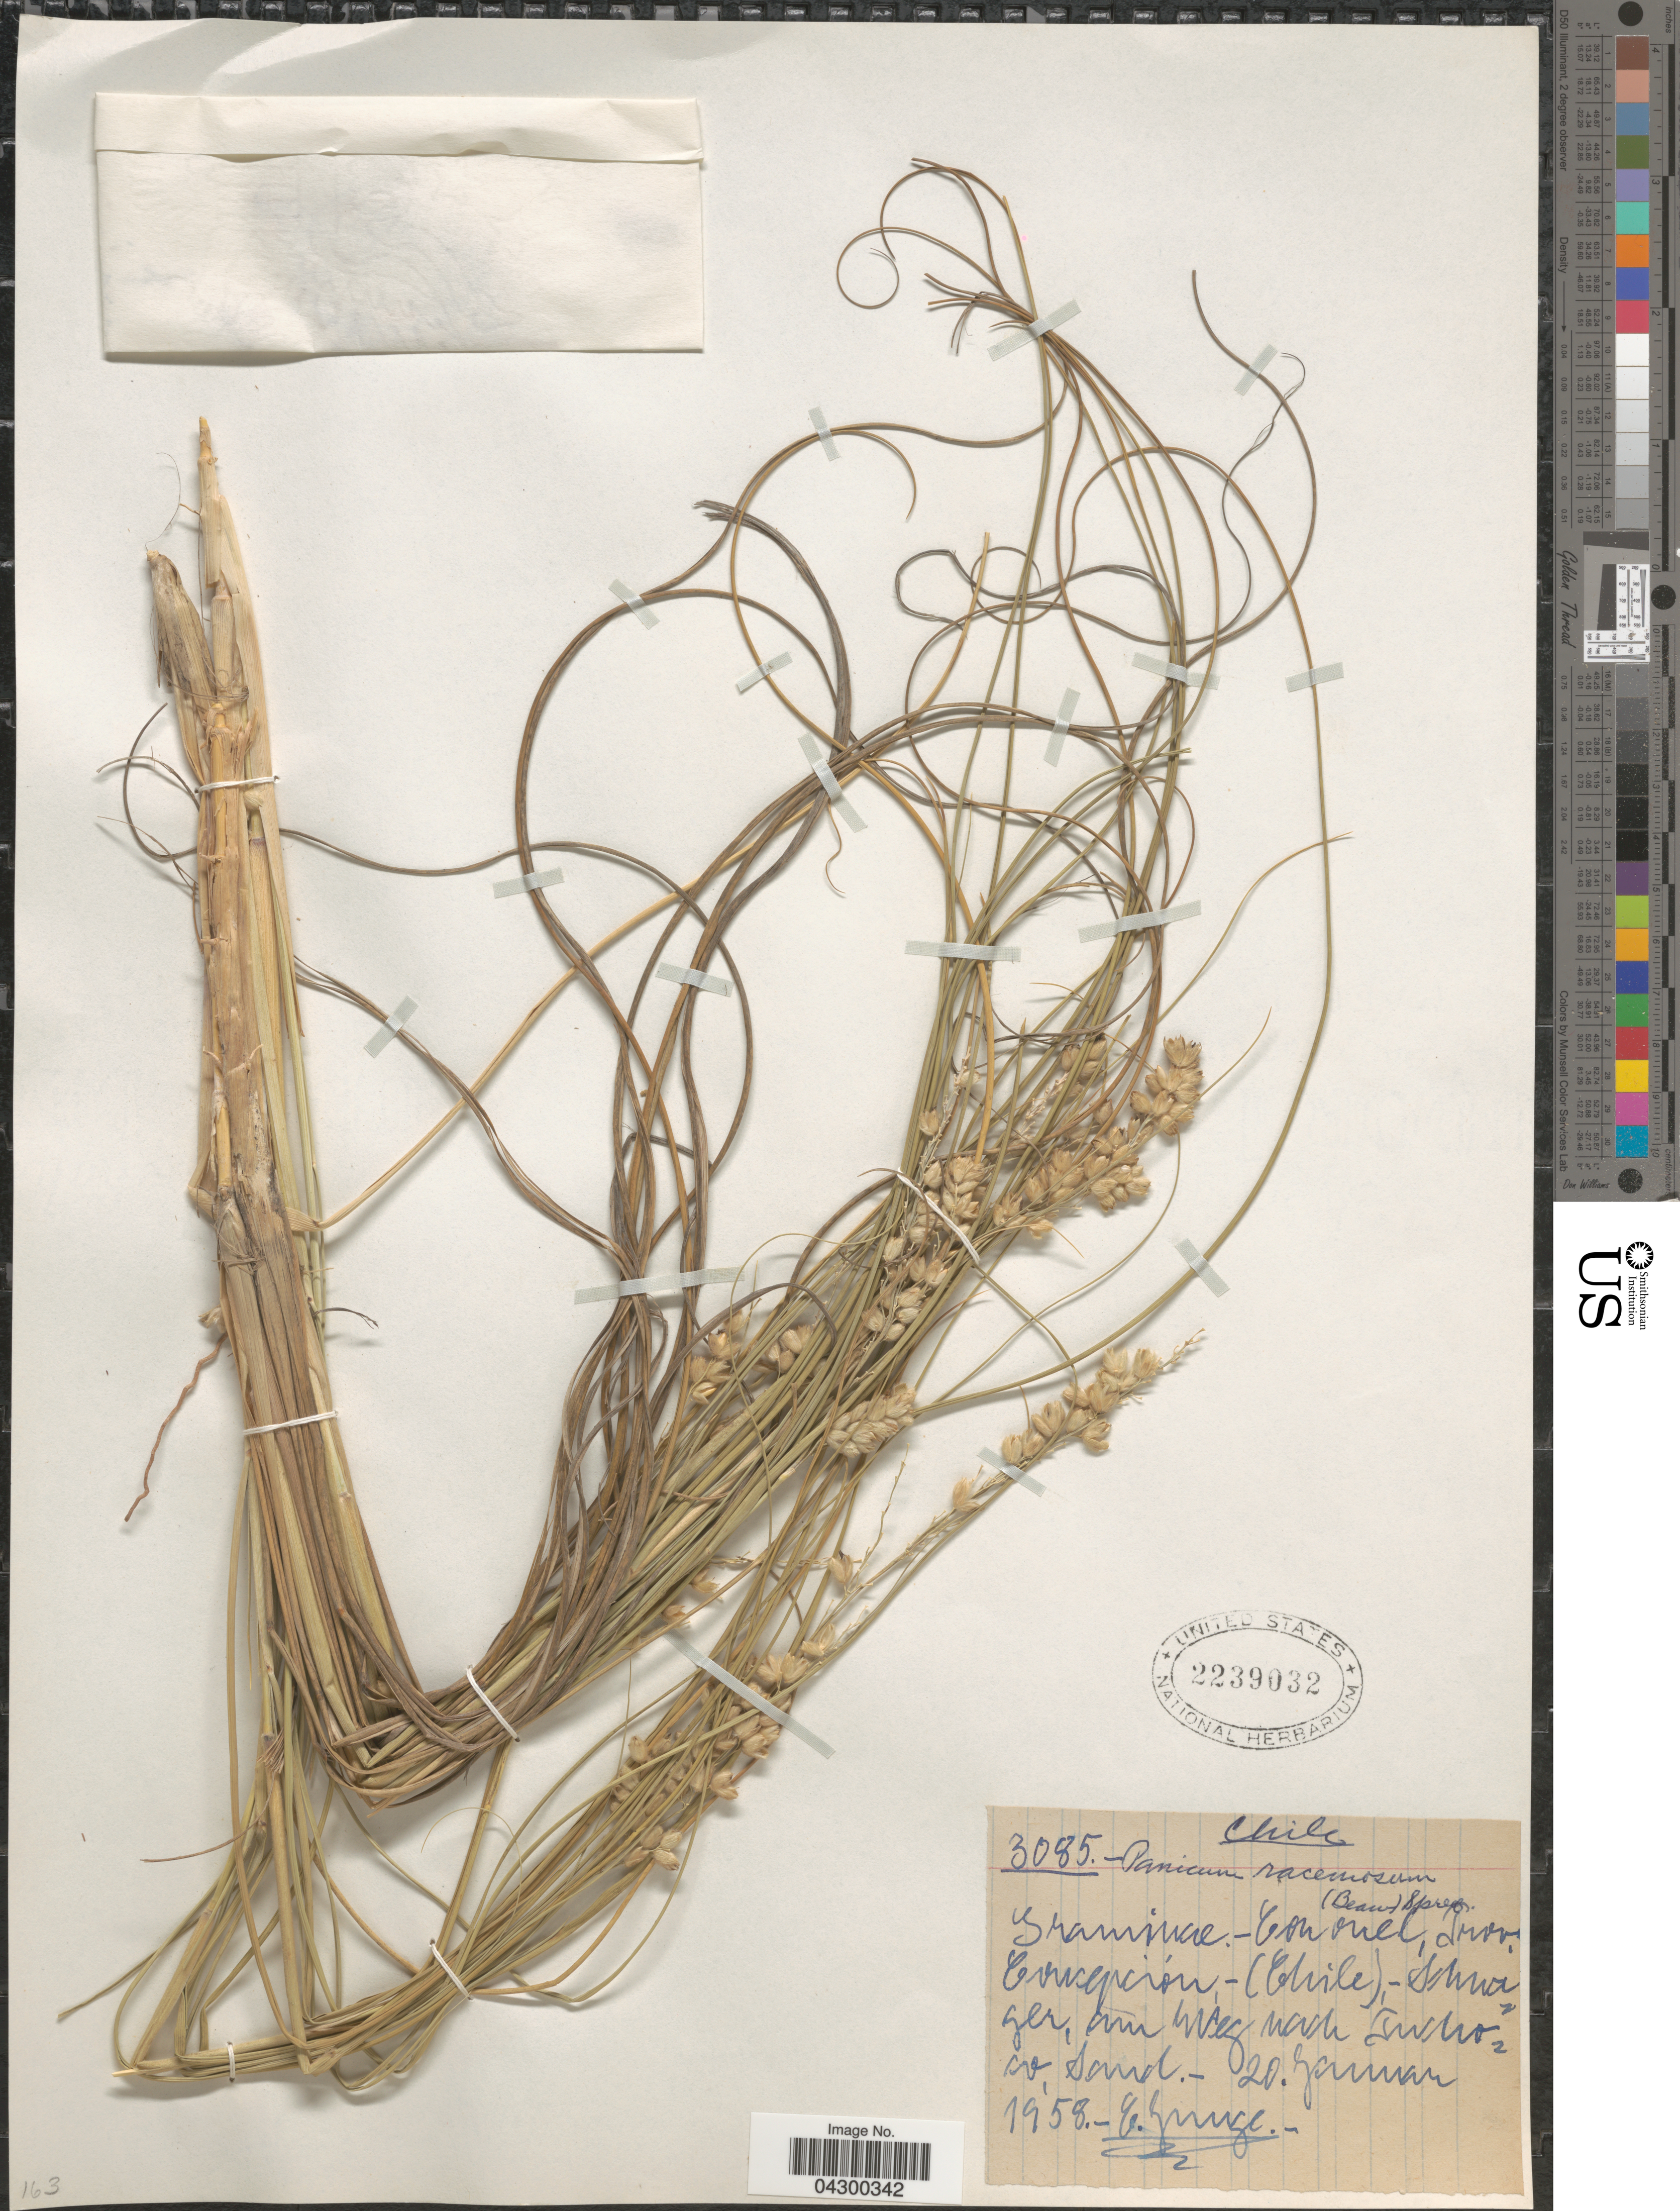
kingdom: Plantae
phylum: Tracheophyta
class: Liliopsida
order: Poales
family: Poaceae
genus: Panicum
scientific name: Panicum racemosum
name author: (P. Beauv.) Spreng.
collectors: E. Junge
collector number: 3085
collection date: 1958-01-20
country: Chile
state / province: Bio-Bío (VIII)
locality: Coronel - Concepción- Schwager am weg nach Puchoco.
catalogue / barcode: US 2239032